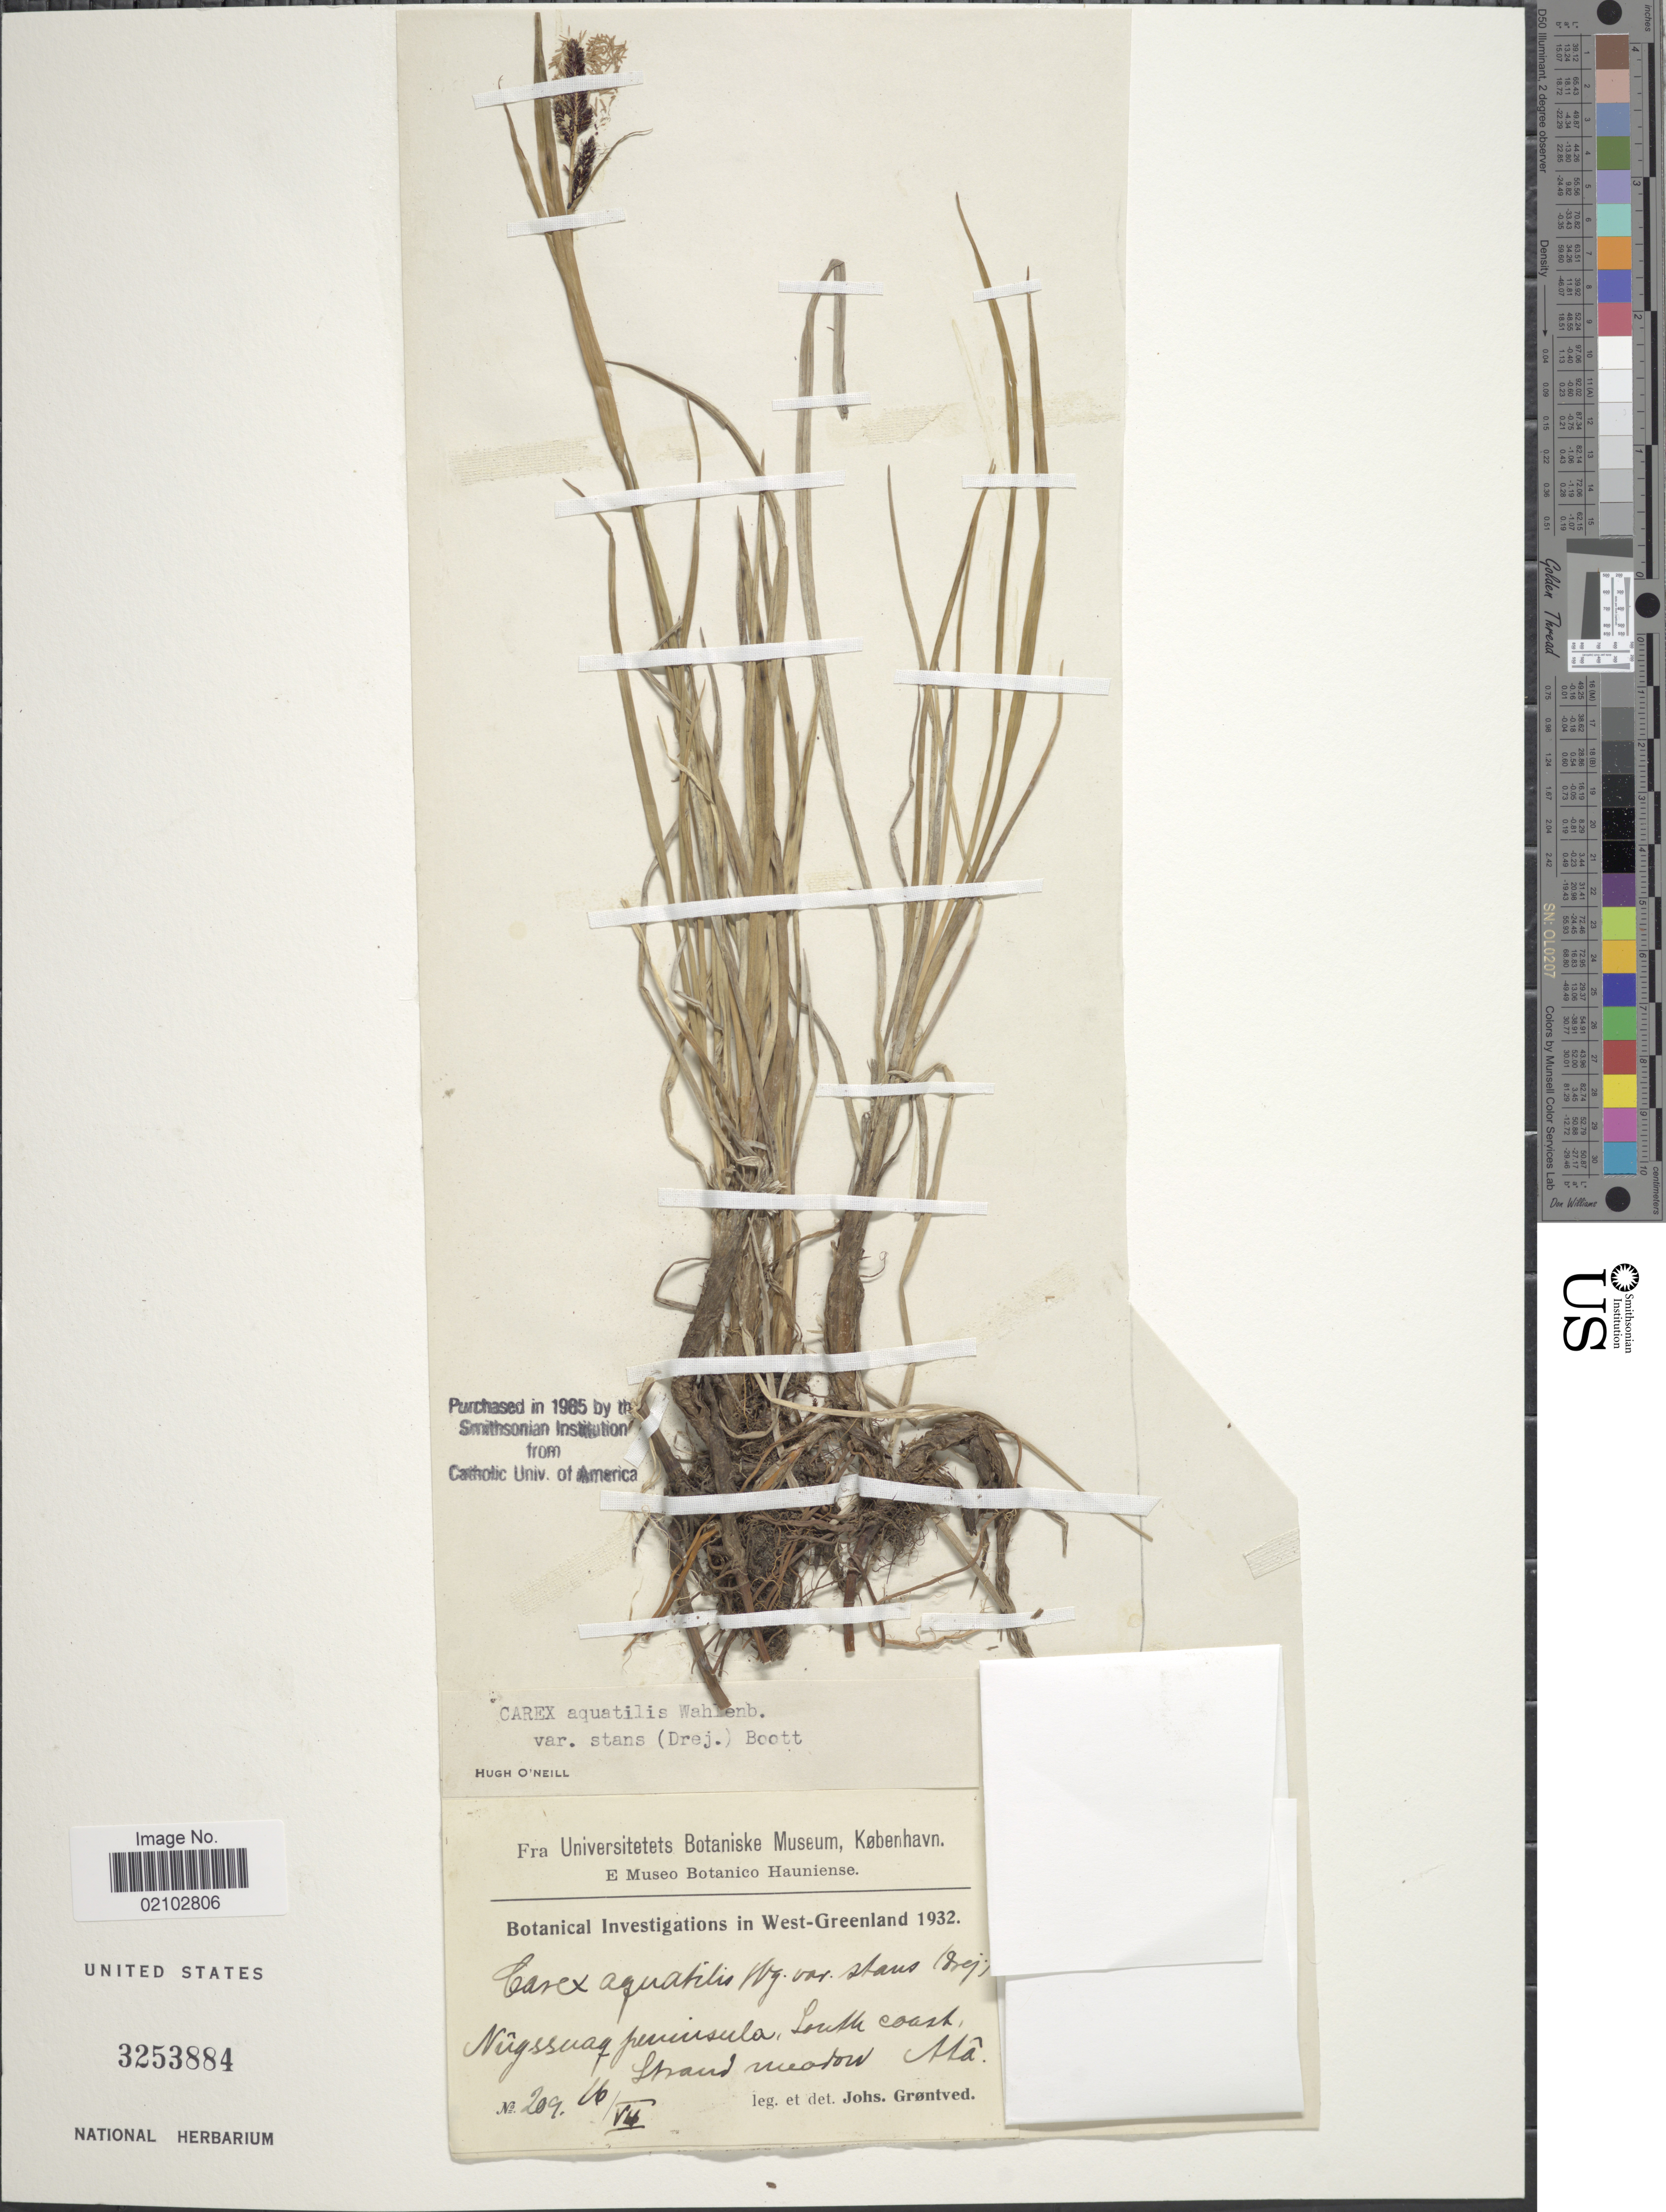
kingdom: Plantae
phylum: Tracheophyta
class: Liliopsida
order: Poales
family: Cyperaceae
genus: Carex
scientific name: Carex aquatilis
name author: Wahlenb.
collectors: J. Grøntved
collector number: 209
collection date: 1932-07-26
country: Greenland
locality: West-Greenland, Nugssaq-peninsula, South Coast, strand meadow, Ata.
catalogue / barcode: US 3253884